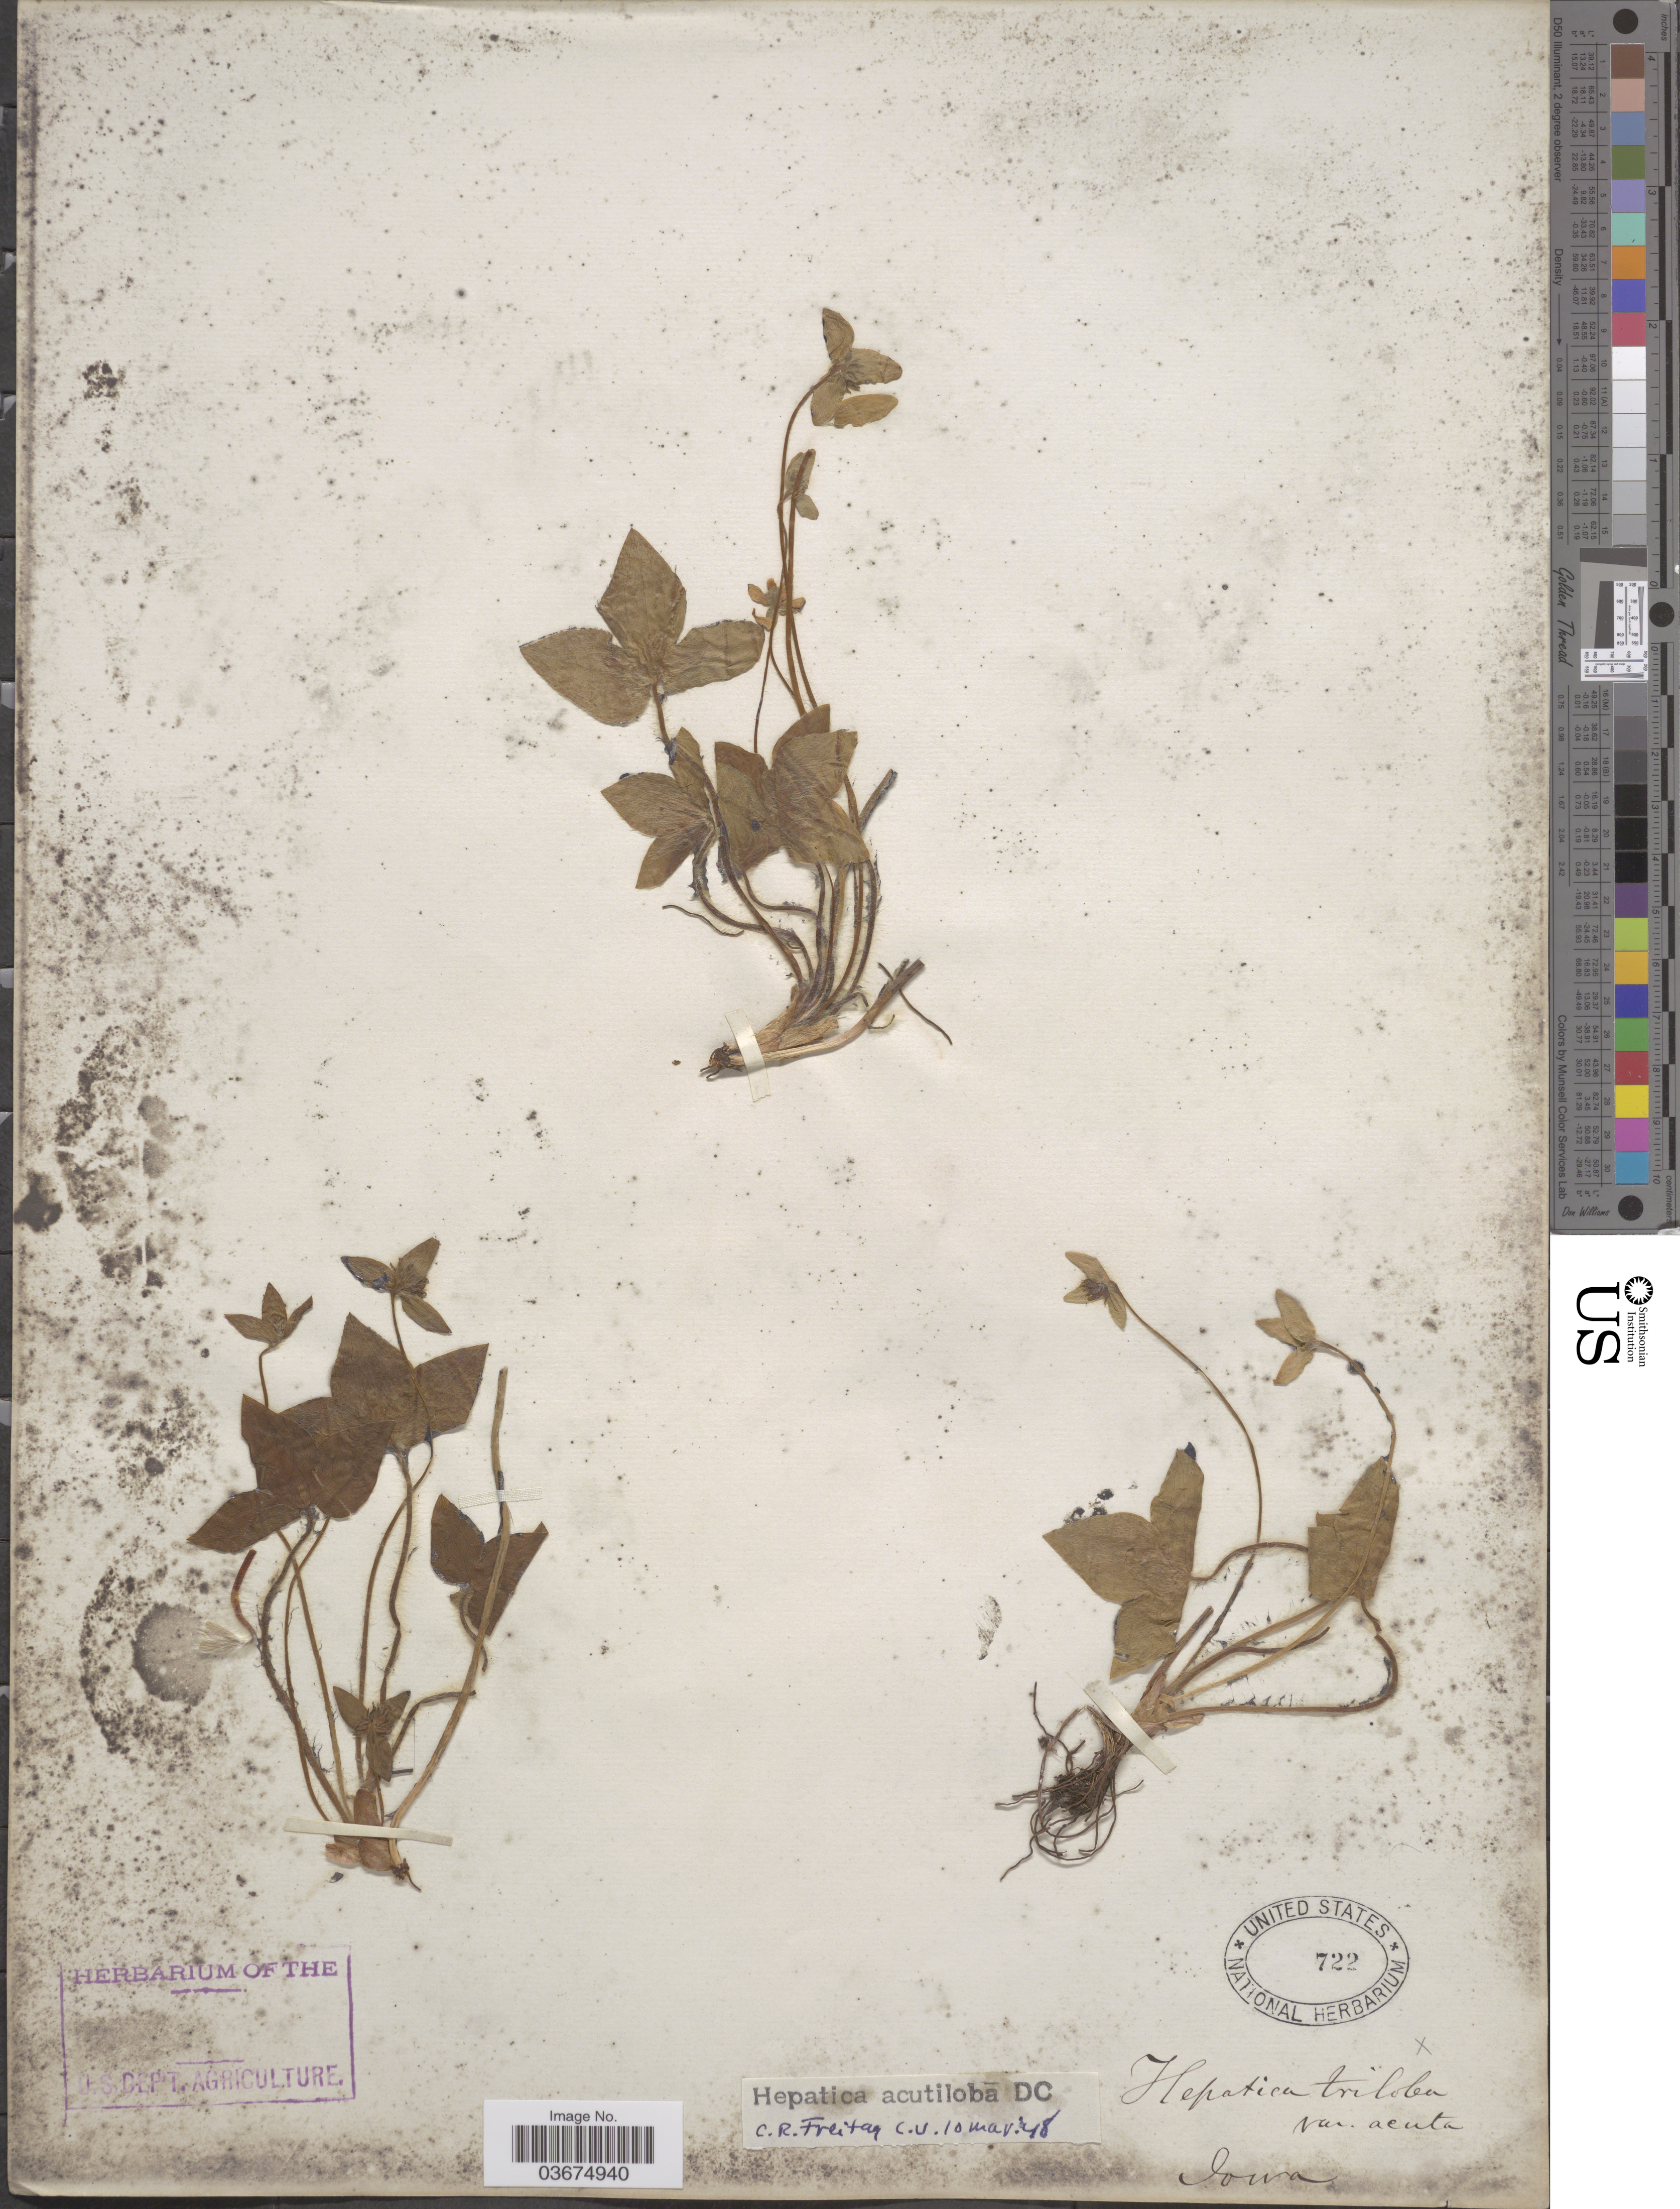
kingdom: Plantae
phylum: Tracheophyta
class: Magnoliopsida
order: Ranunculales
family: Ranunculaceae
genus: Hepatica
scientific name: Hepatica acutiloba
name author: DC.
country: United States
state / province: Iowa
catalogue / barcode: US 722